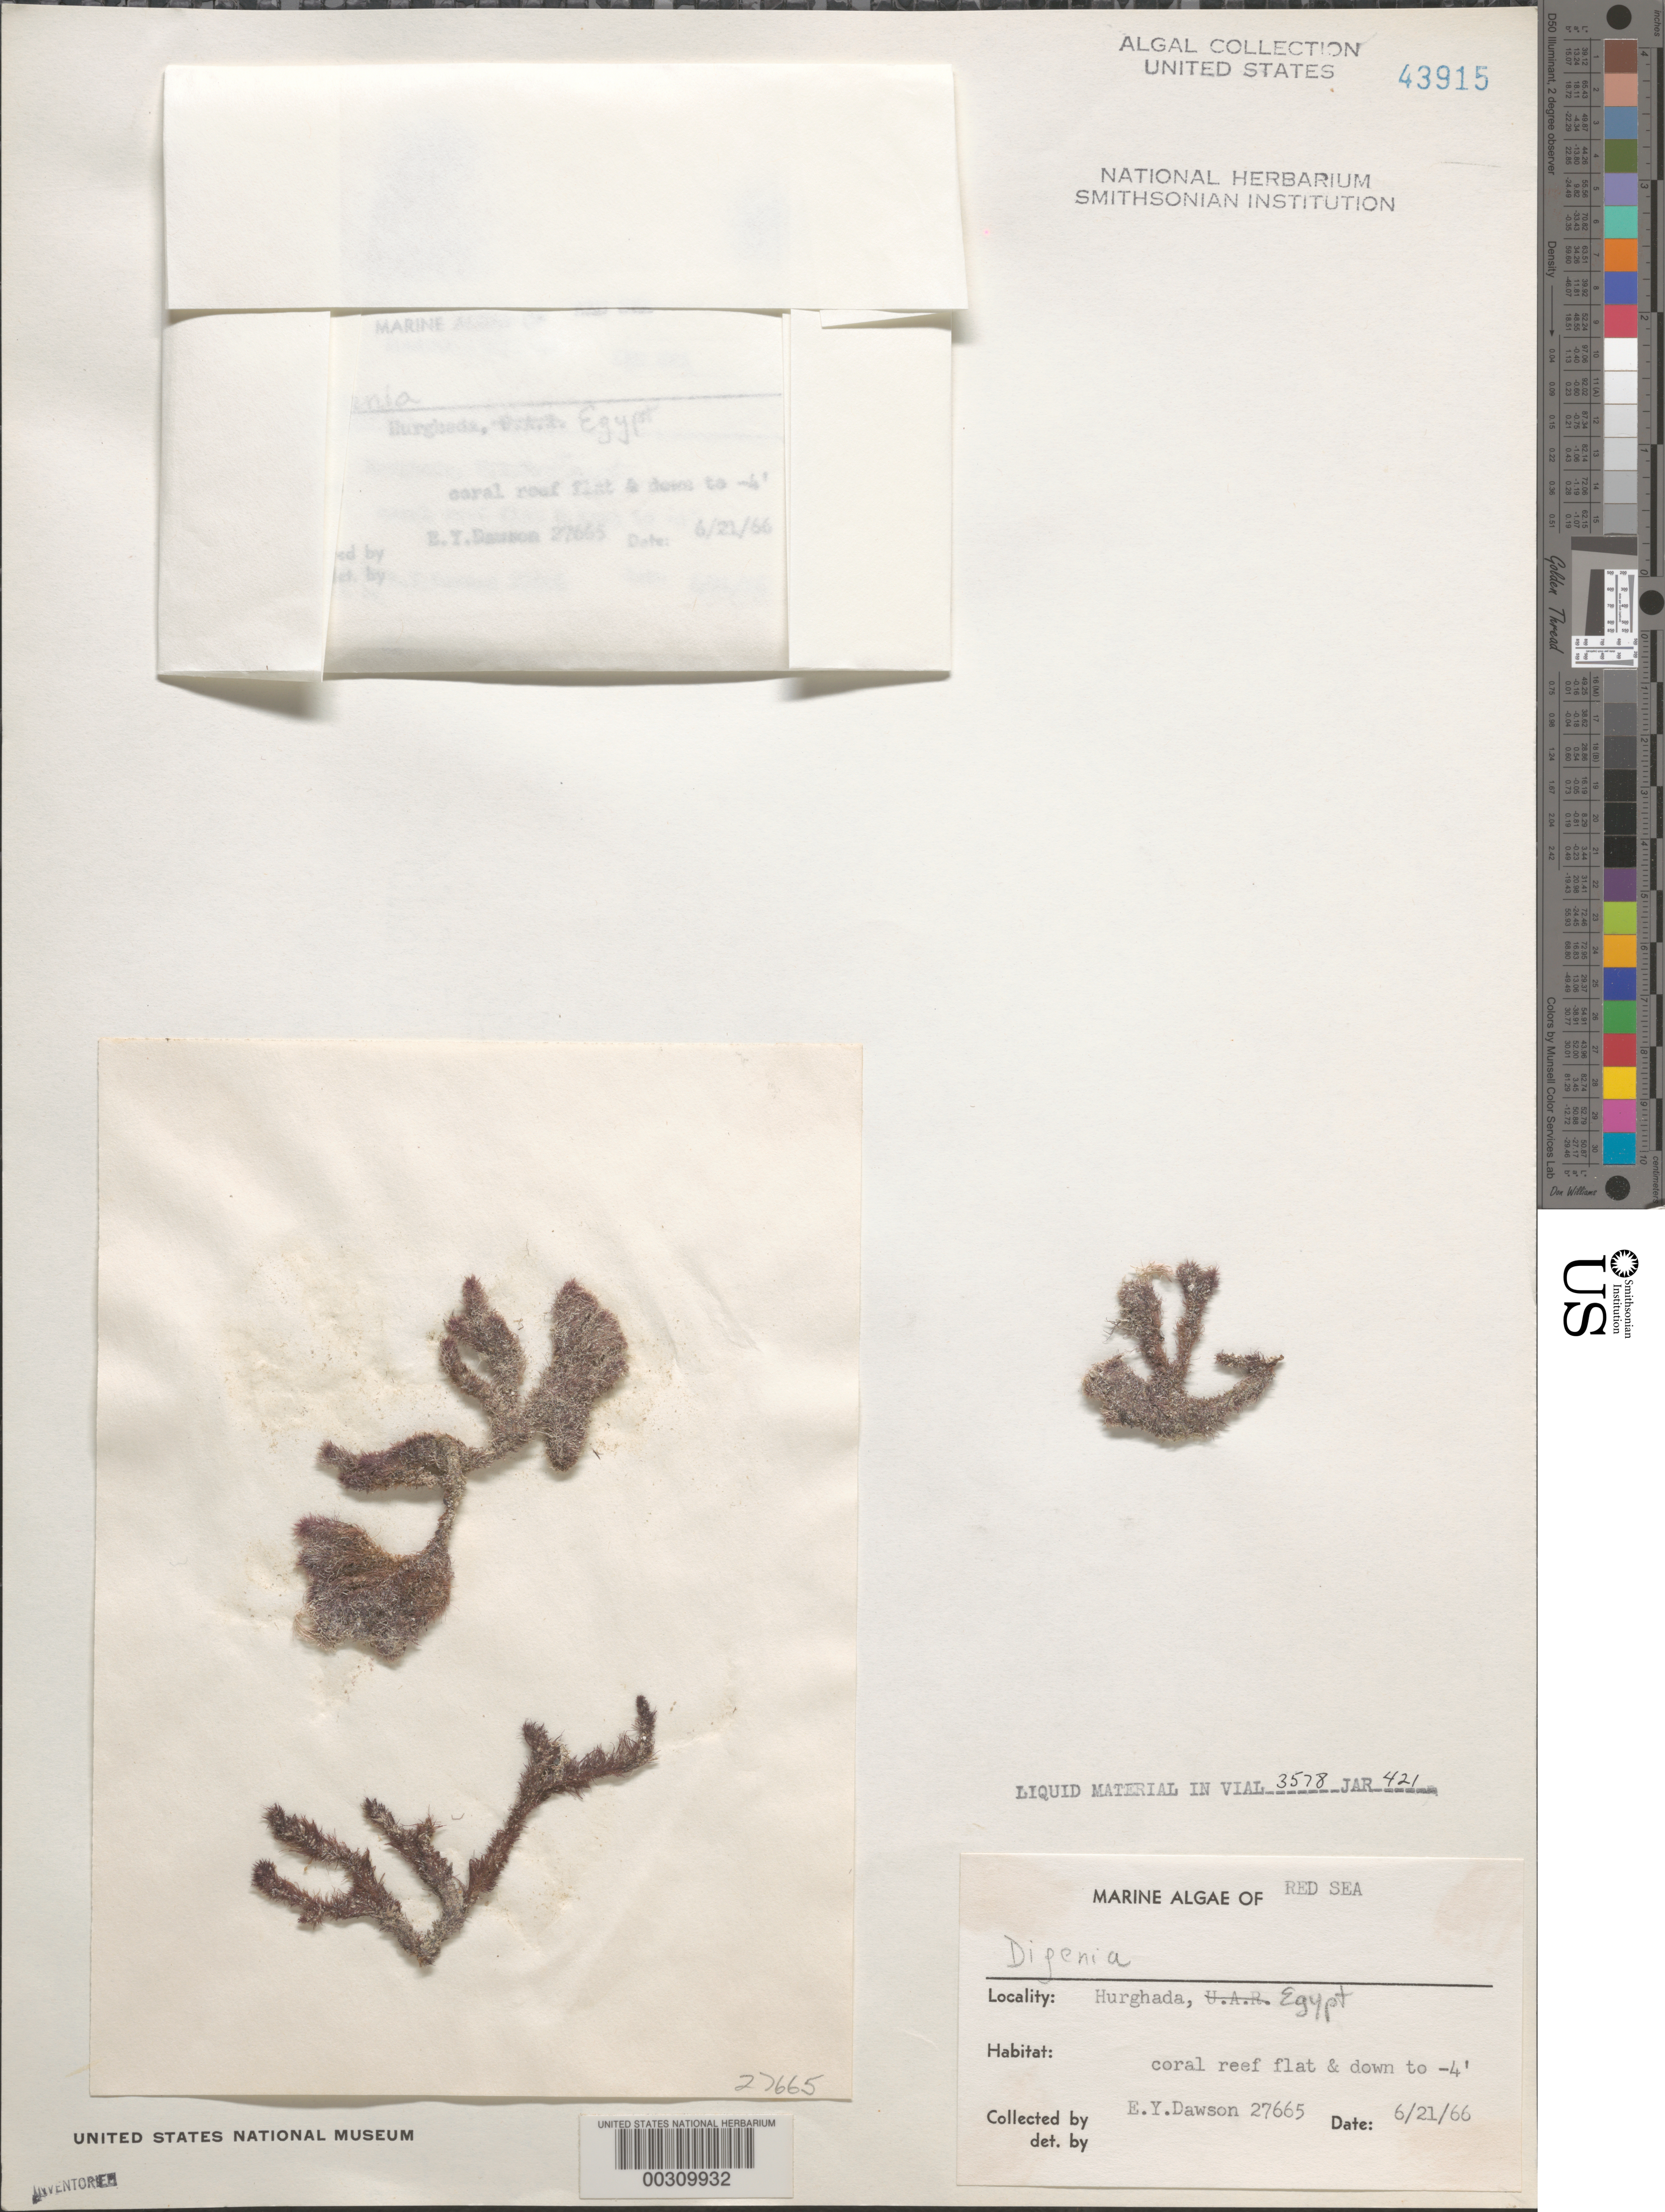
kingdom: Plantae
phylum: Rhodophyta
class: Florideophyceae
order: Ceramiales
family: Rhodomelaceae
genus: Digenea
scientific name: Digenea sp.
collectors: E. Y. Dawson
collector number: EYD 27665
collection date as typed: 21 Jun 1966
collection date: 1966-06-21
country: Egypt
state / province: Al Bahr al Ahmar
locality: Hurghada, Red Sea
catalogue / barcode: US 43915